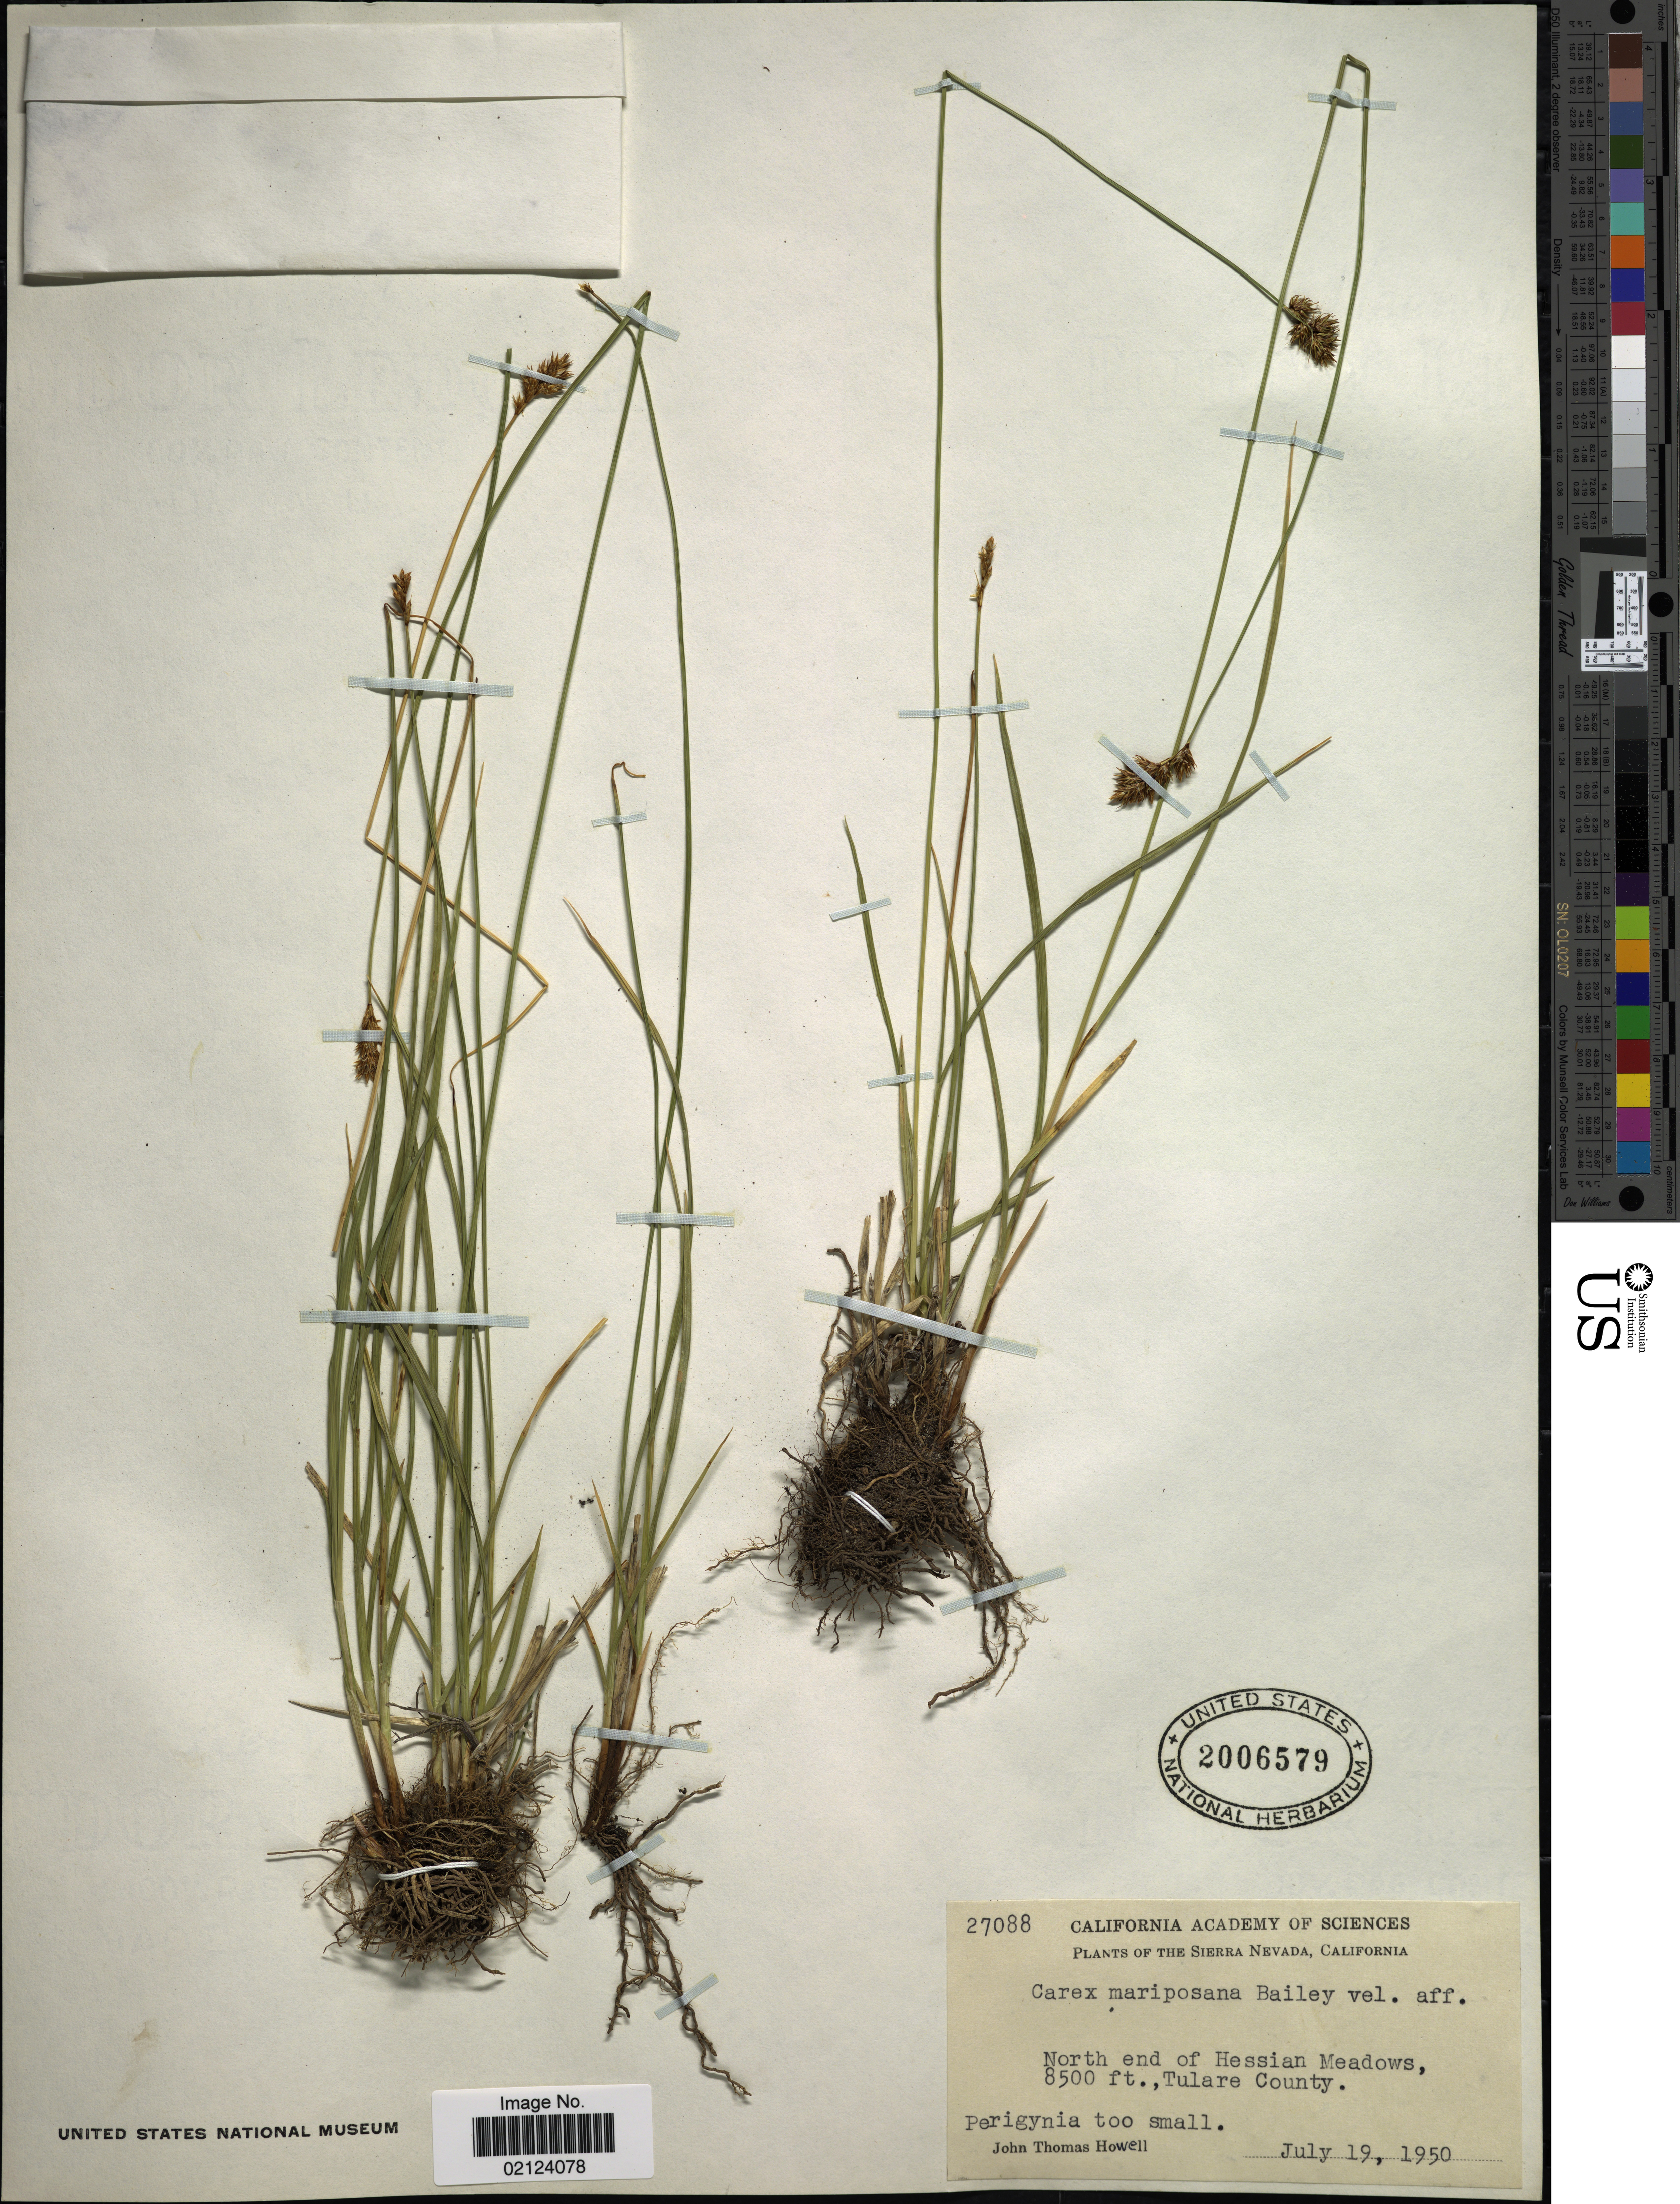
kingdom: Plantae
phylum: Tracheophyta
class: Liliopsida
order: Poales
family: Cyperaceae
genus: Carex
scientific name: Carex mariposana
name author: L.H. Bailey ex Mack.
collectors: J. T. Howell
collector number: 27088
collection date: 1950-07-19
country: United States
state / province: California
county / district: Tulare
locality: Sierra Nevada. North end of Hessian Meadows, Tulare Co.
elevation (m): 2591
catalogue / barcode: US 2006579